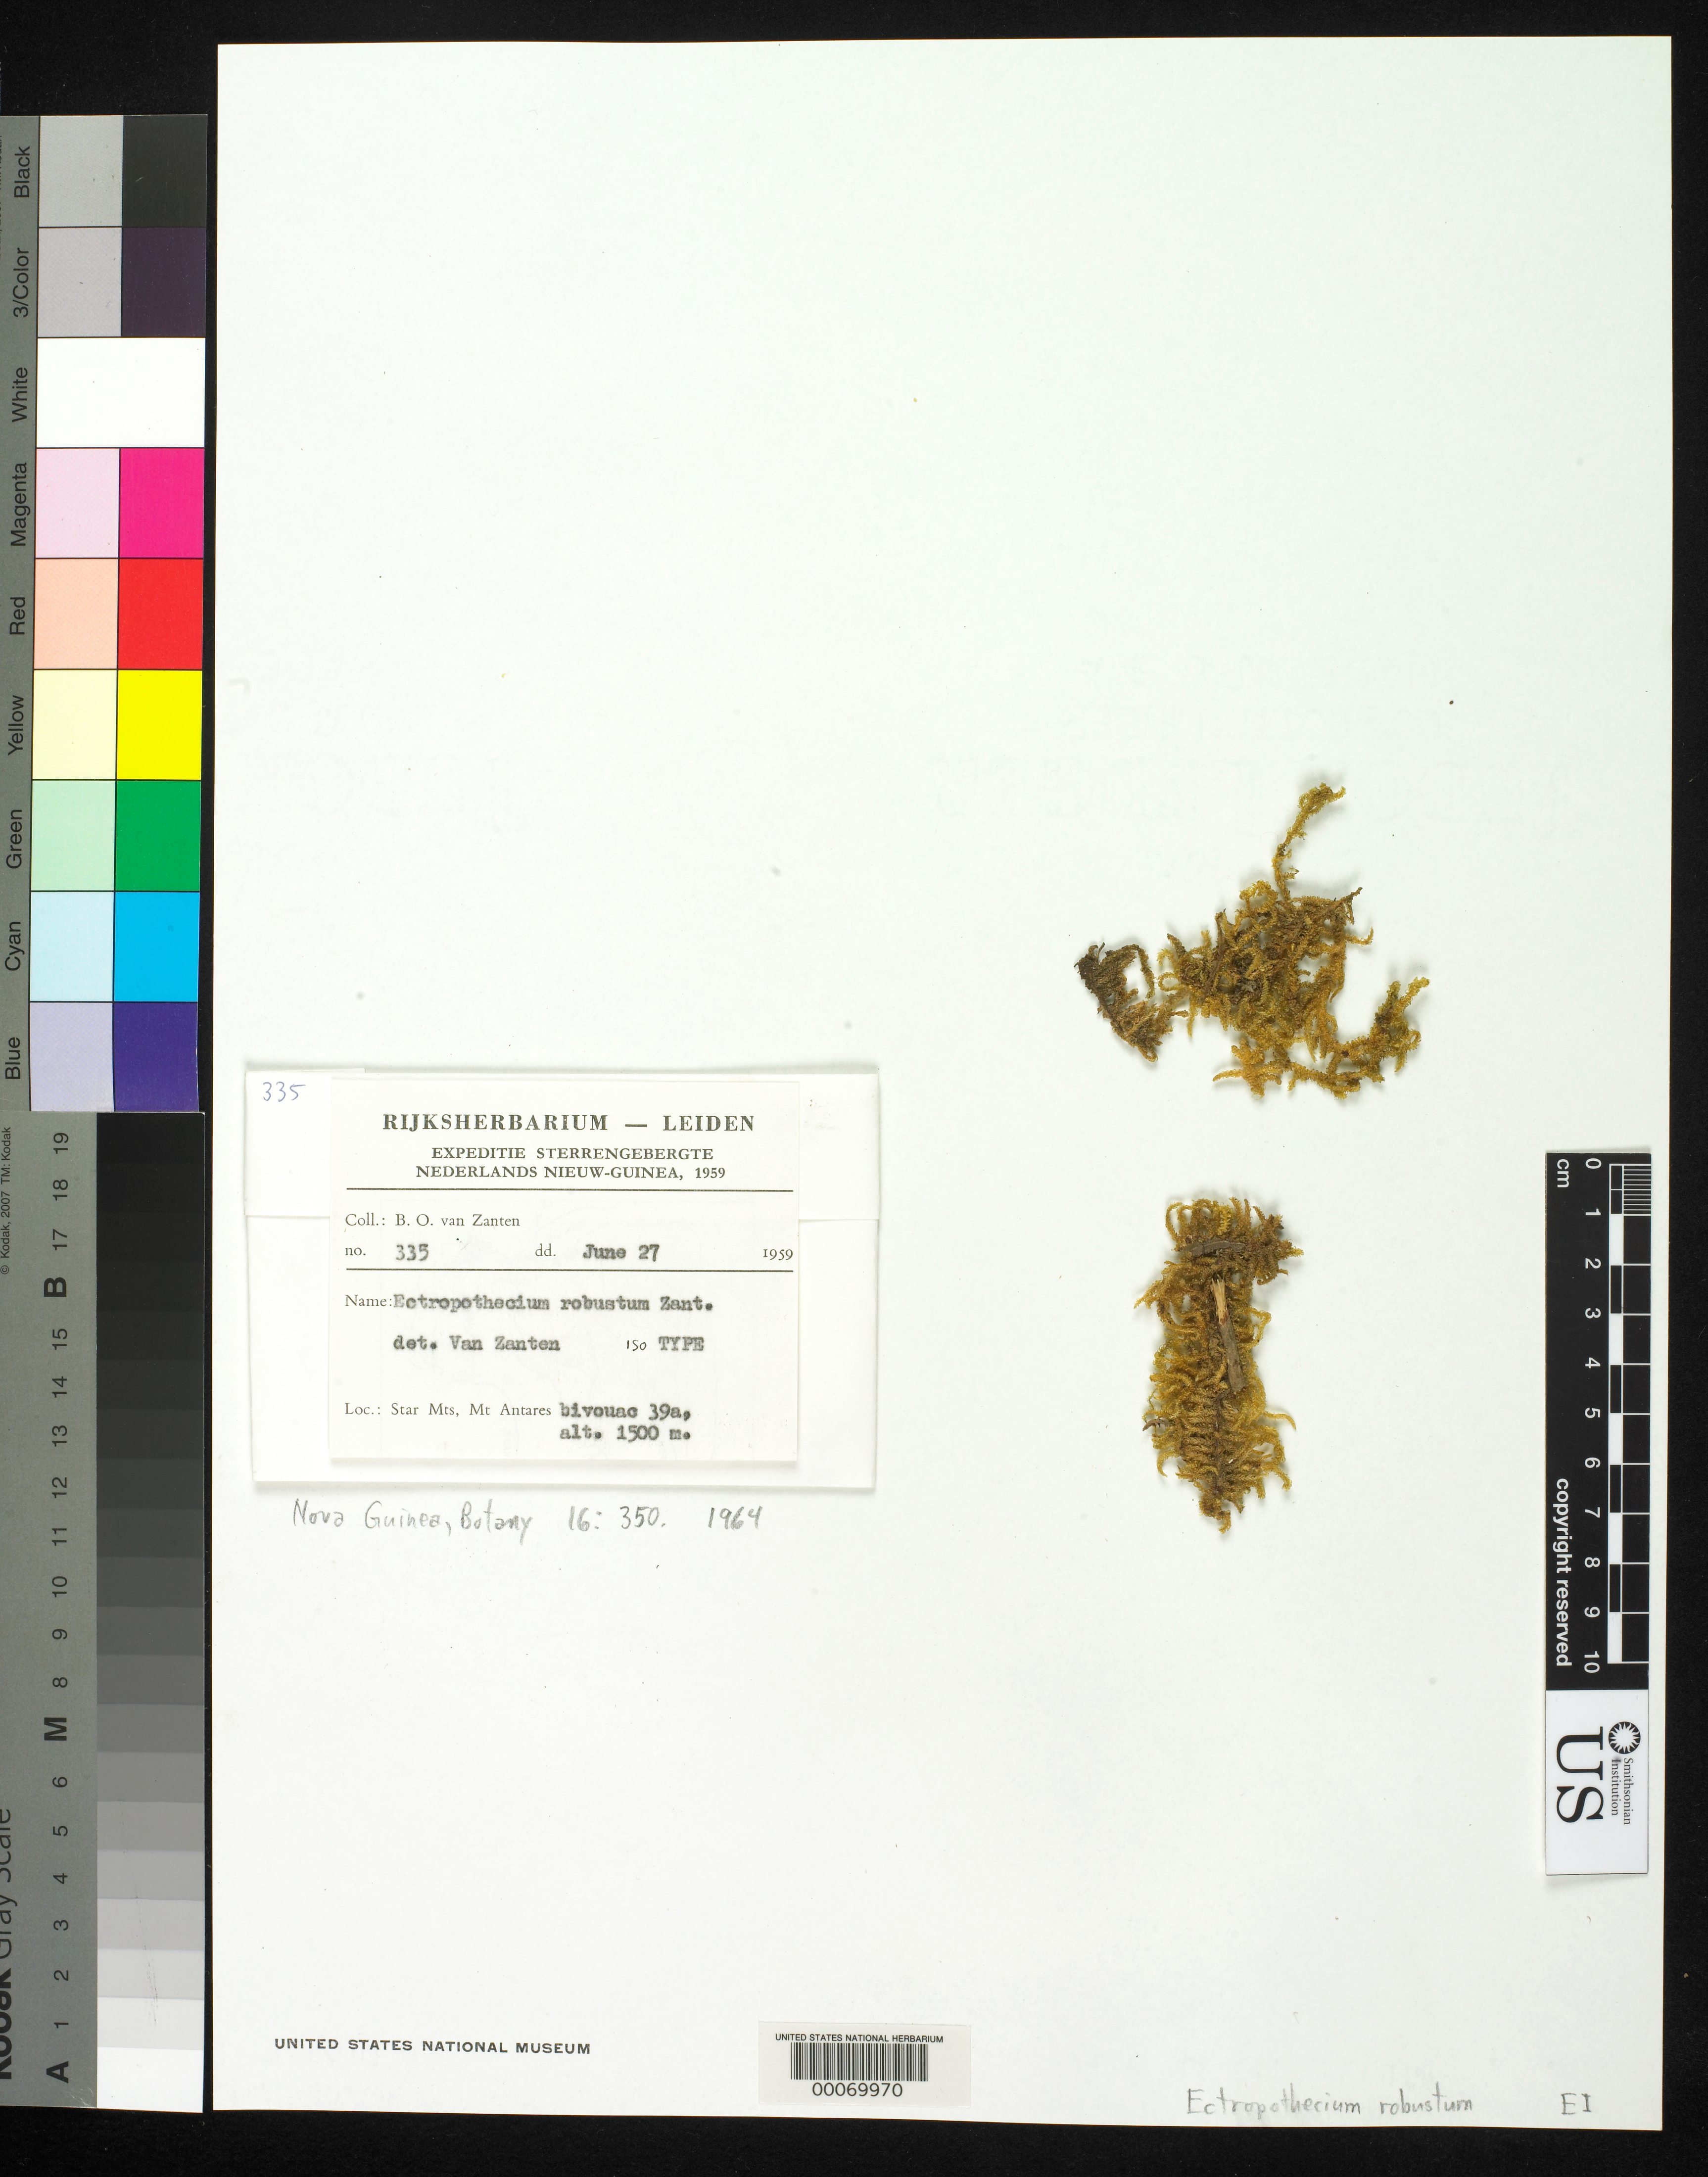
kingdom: Plantae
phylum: Bryophyta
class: Bryopsida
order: Hypnales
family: Hypnaceae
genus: Ectropothecium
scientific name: Ectropothecium robustum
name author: van Zanten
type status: Isosyntype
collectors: B. van Zanten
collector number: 335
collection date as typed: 27 Jun 1959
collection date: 1959-06-27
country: Indonesia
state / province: Papua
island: New Guinea Island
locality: Star Mts., Mt. Antares, bivouac 39a. Irian Jaya.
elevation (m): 1500